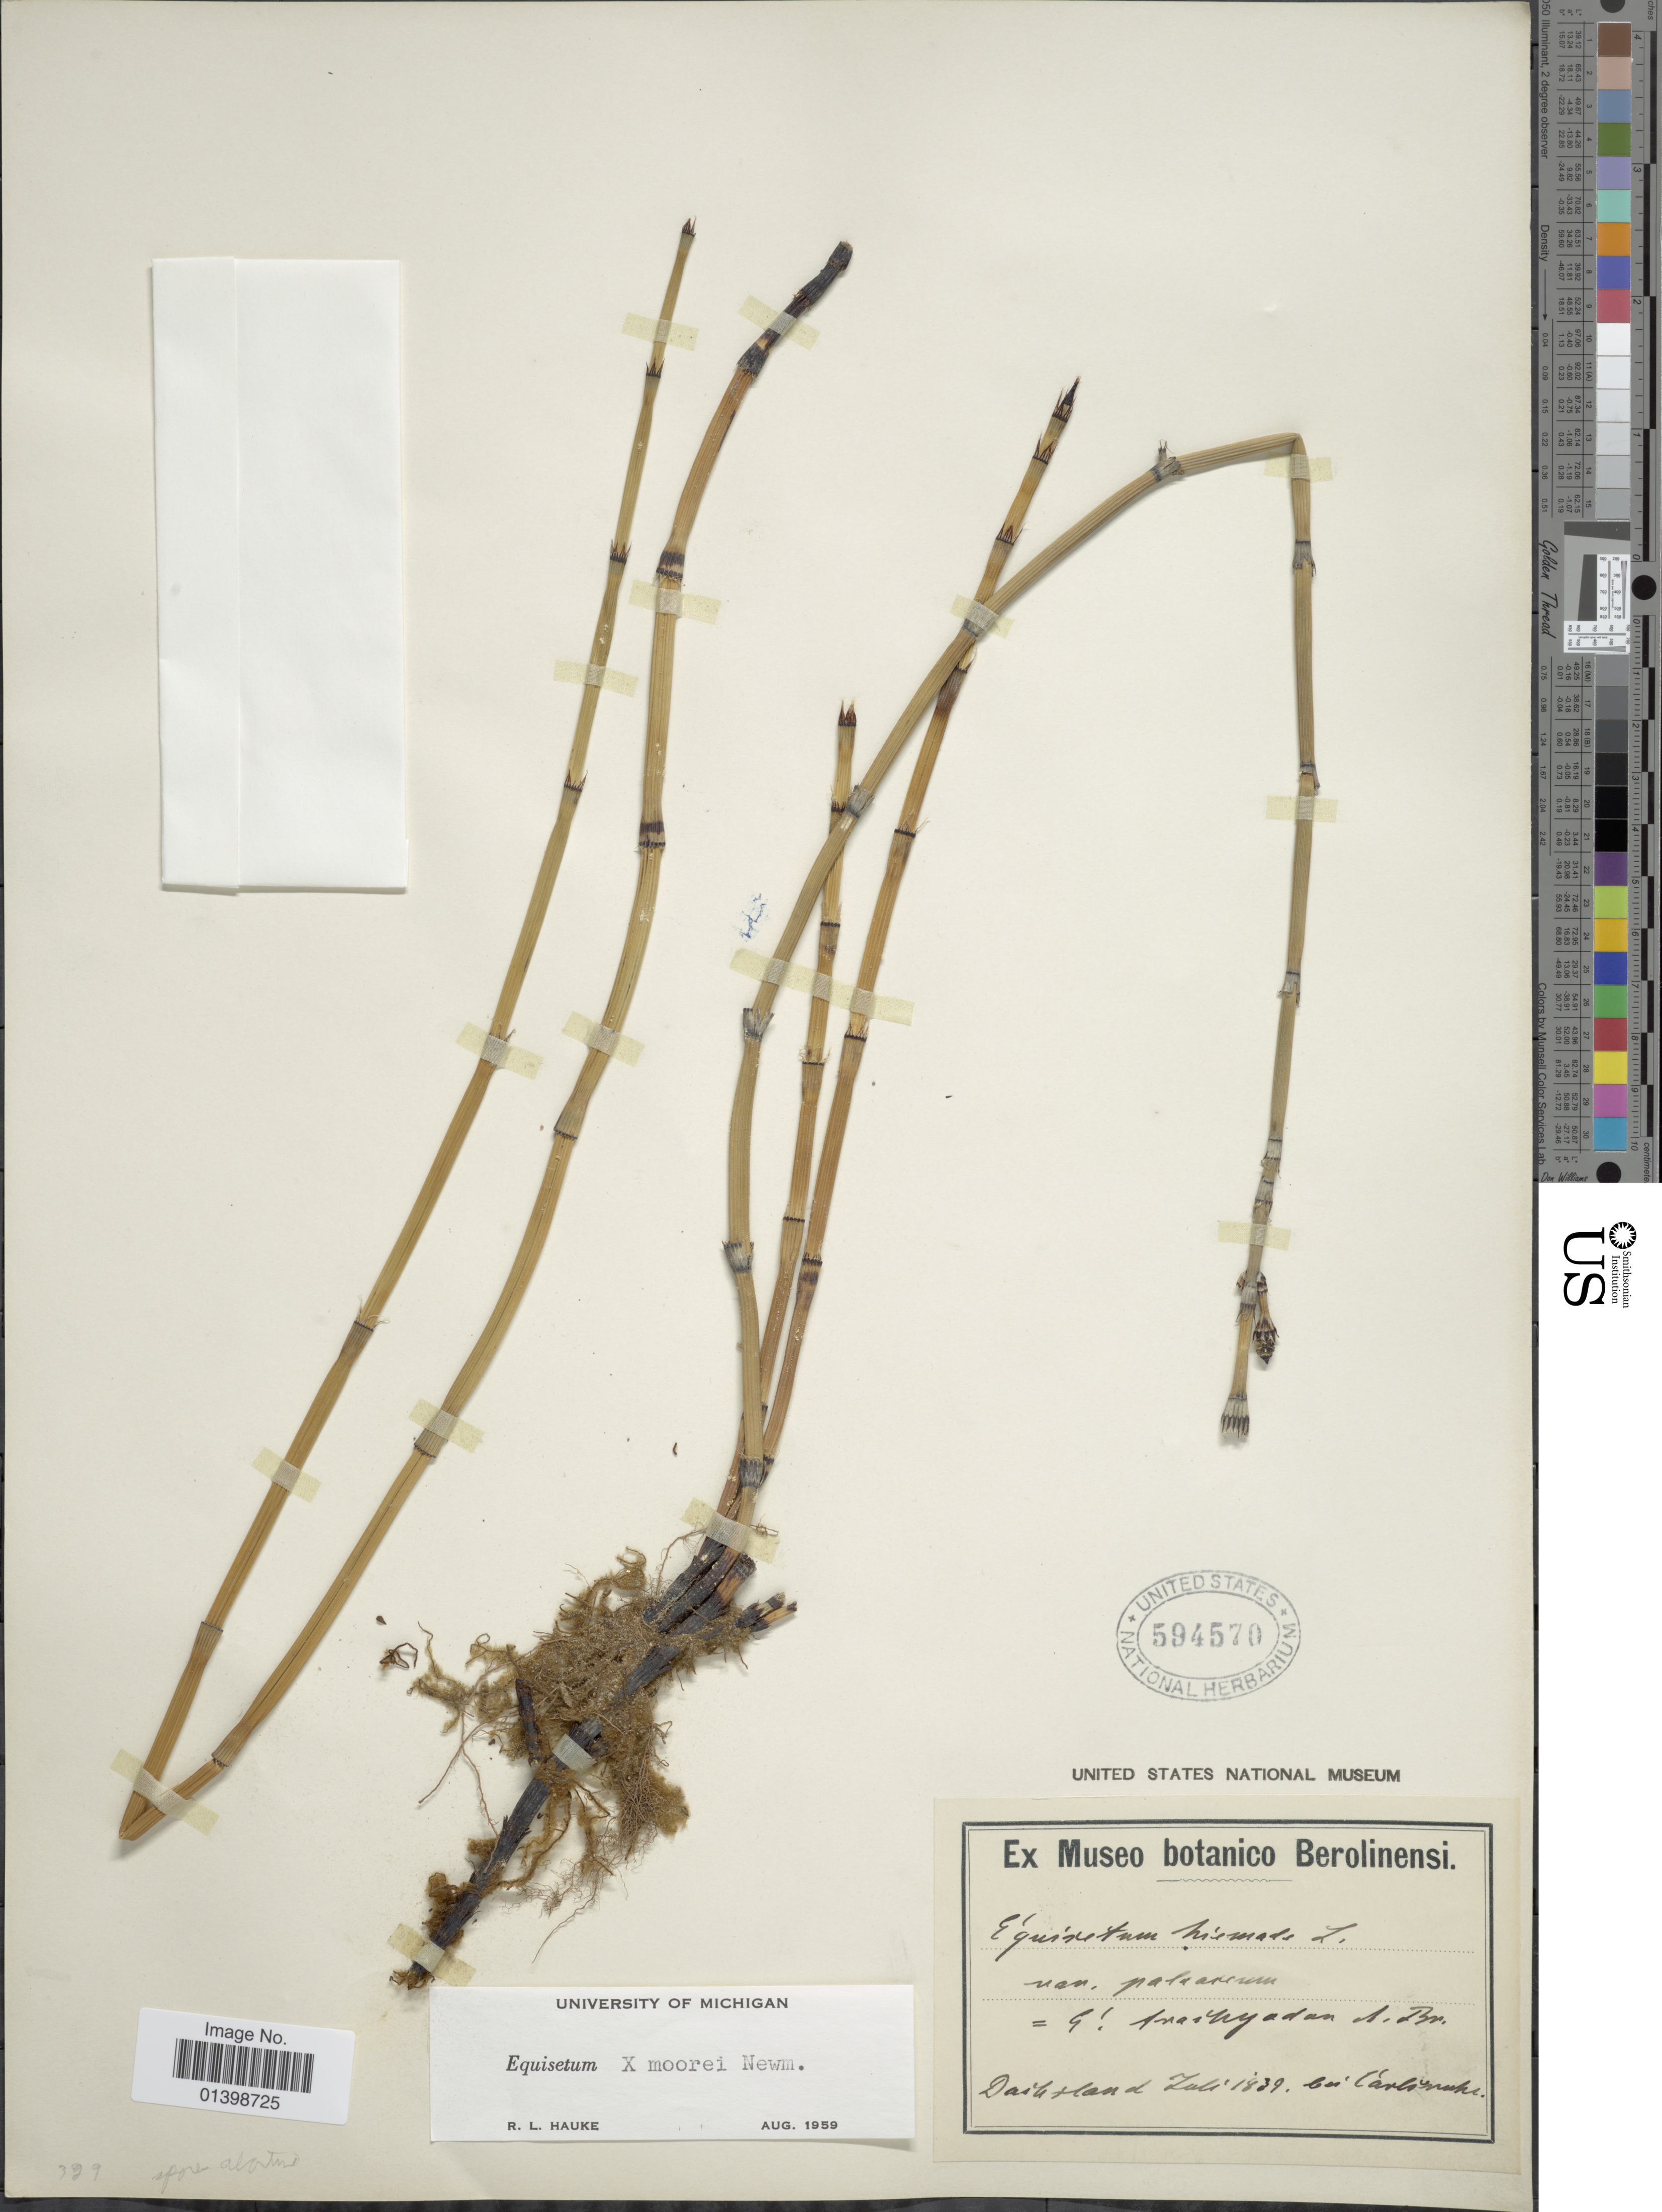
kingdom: Plantae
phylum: Tracheophyta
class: Polypodiopsida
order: Equisetales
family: Equisetaceae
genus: Equisetum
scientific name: Equisetum moorei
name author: Newman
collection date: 1839-07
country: Germany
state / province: Baden-Württemberg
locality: Dashland, bei Carls [illegible text]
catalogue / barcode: US 594570